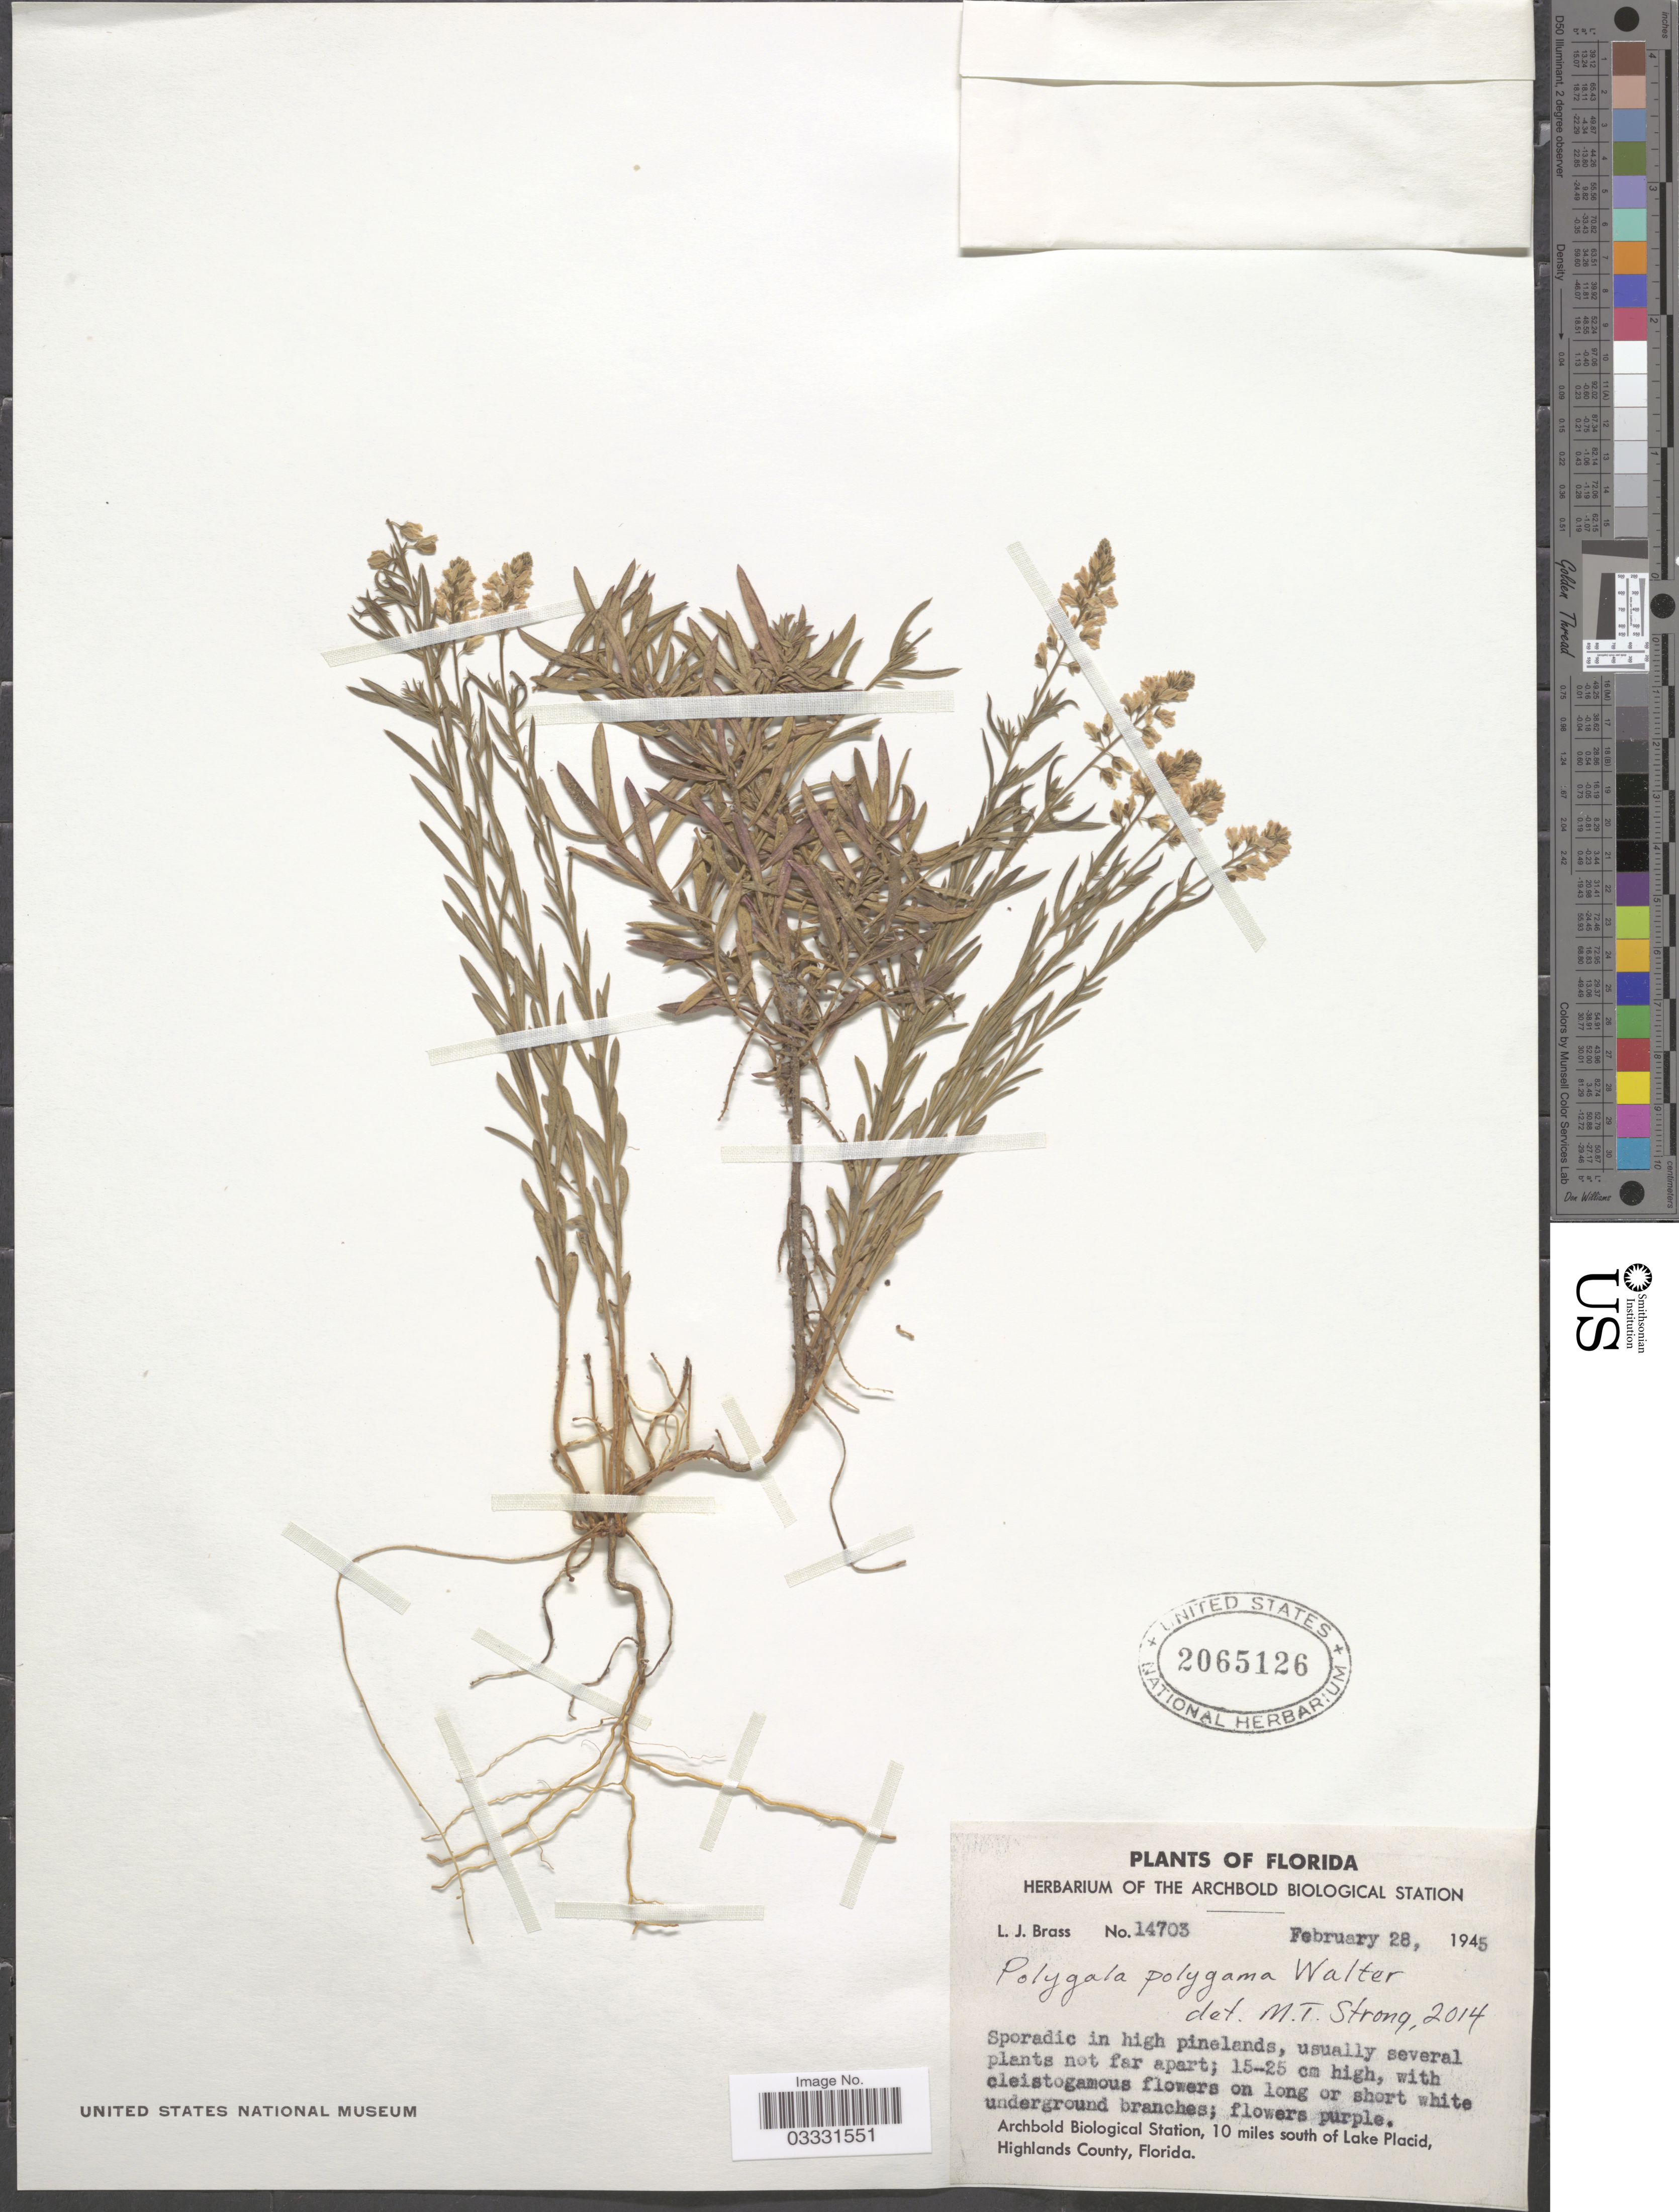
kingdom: Plantae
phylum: Tracheophyta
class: Magnoliopsida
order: Fabales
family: Polygalaceae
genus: Polygala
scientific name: Polygala polygama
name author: Walter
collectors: L. J. Brass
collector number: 14703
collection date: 1945-02-28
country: United States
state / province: Florida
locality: Archbold Biological Station, 10 miles south of Lake Placid, Highlands County.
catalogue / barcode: US 2065126